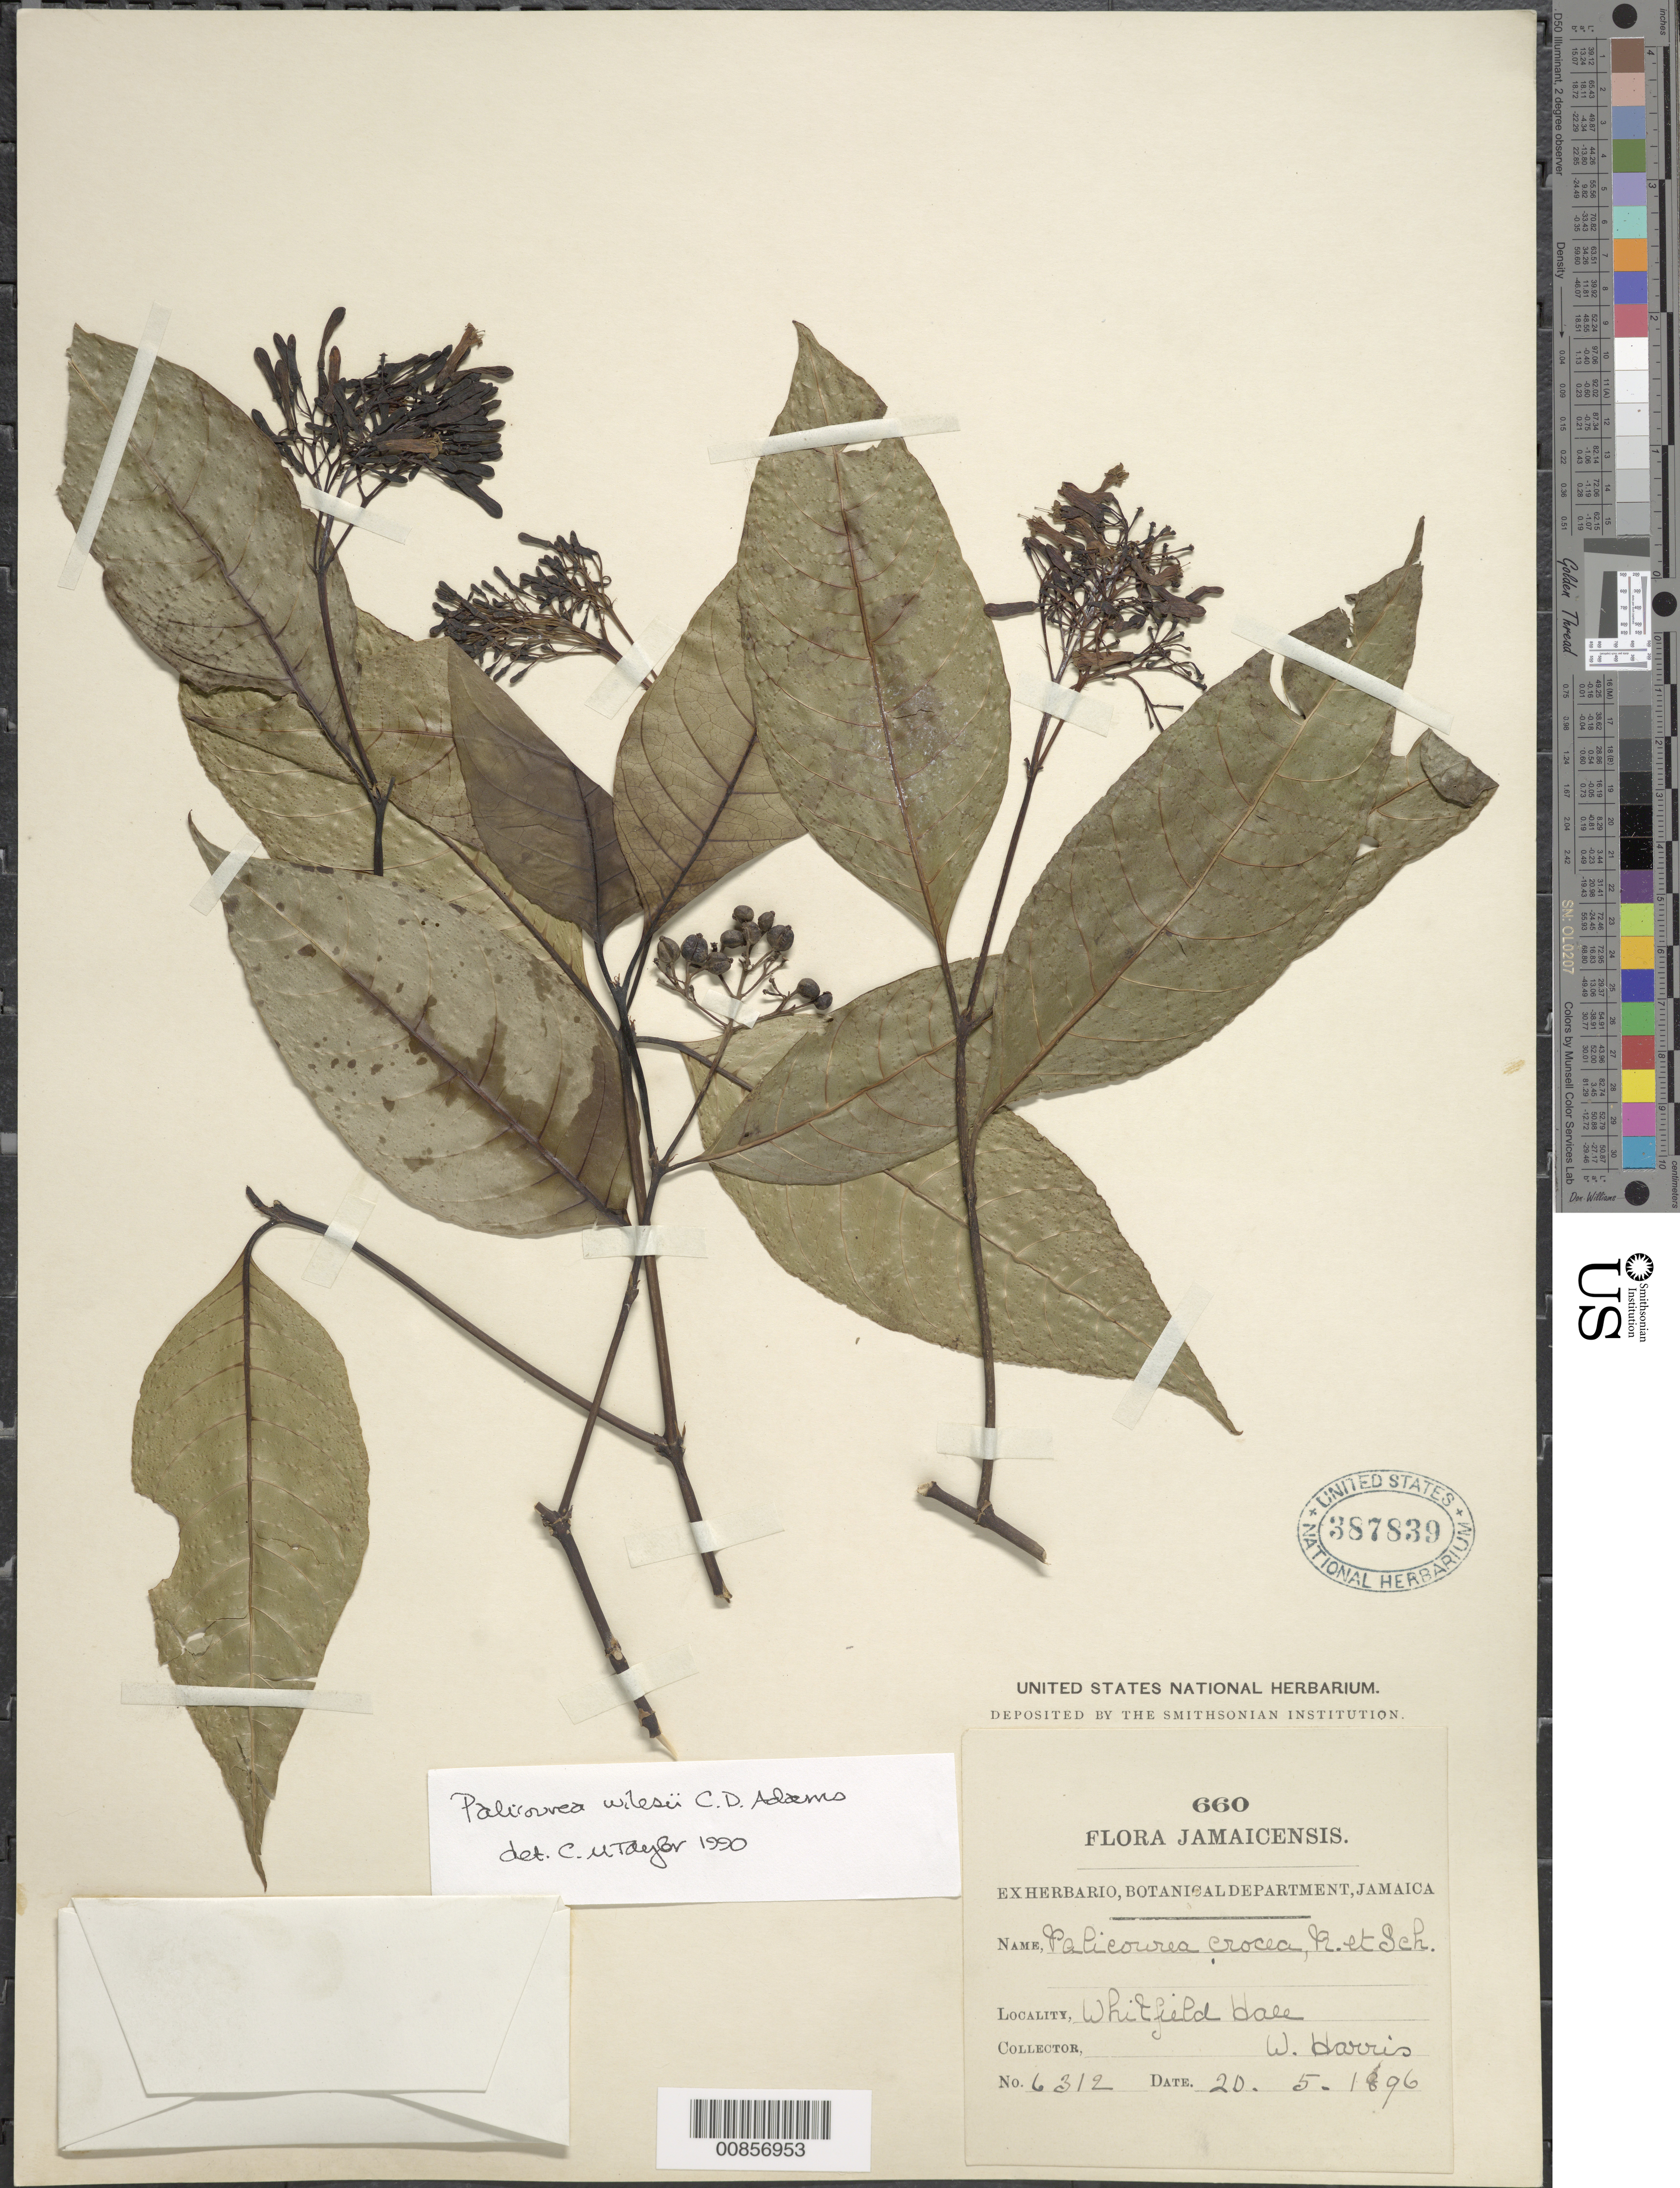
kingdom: Plantae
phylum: Tracheophyta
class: Magnoliopsida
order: Gentianales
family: Rubiaceae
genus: Palicourea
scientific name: Palicourea wilesii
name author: C.D. Adams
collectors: W. H. Harris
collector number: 6312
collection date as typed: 20 May 1896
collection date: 1896-05-20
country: Jamaica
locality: Whitfield Hall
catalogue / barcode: US 387839